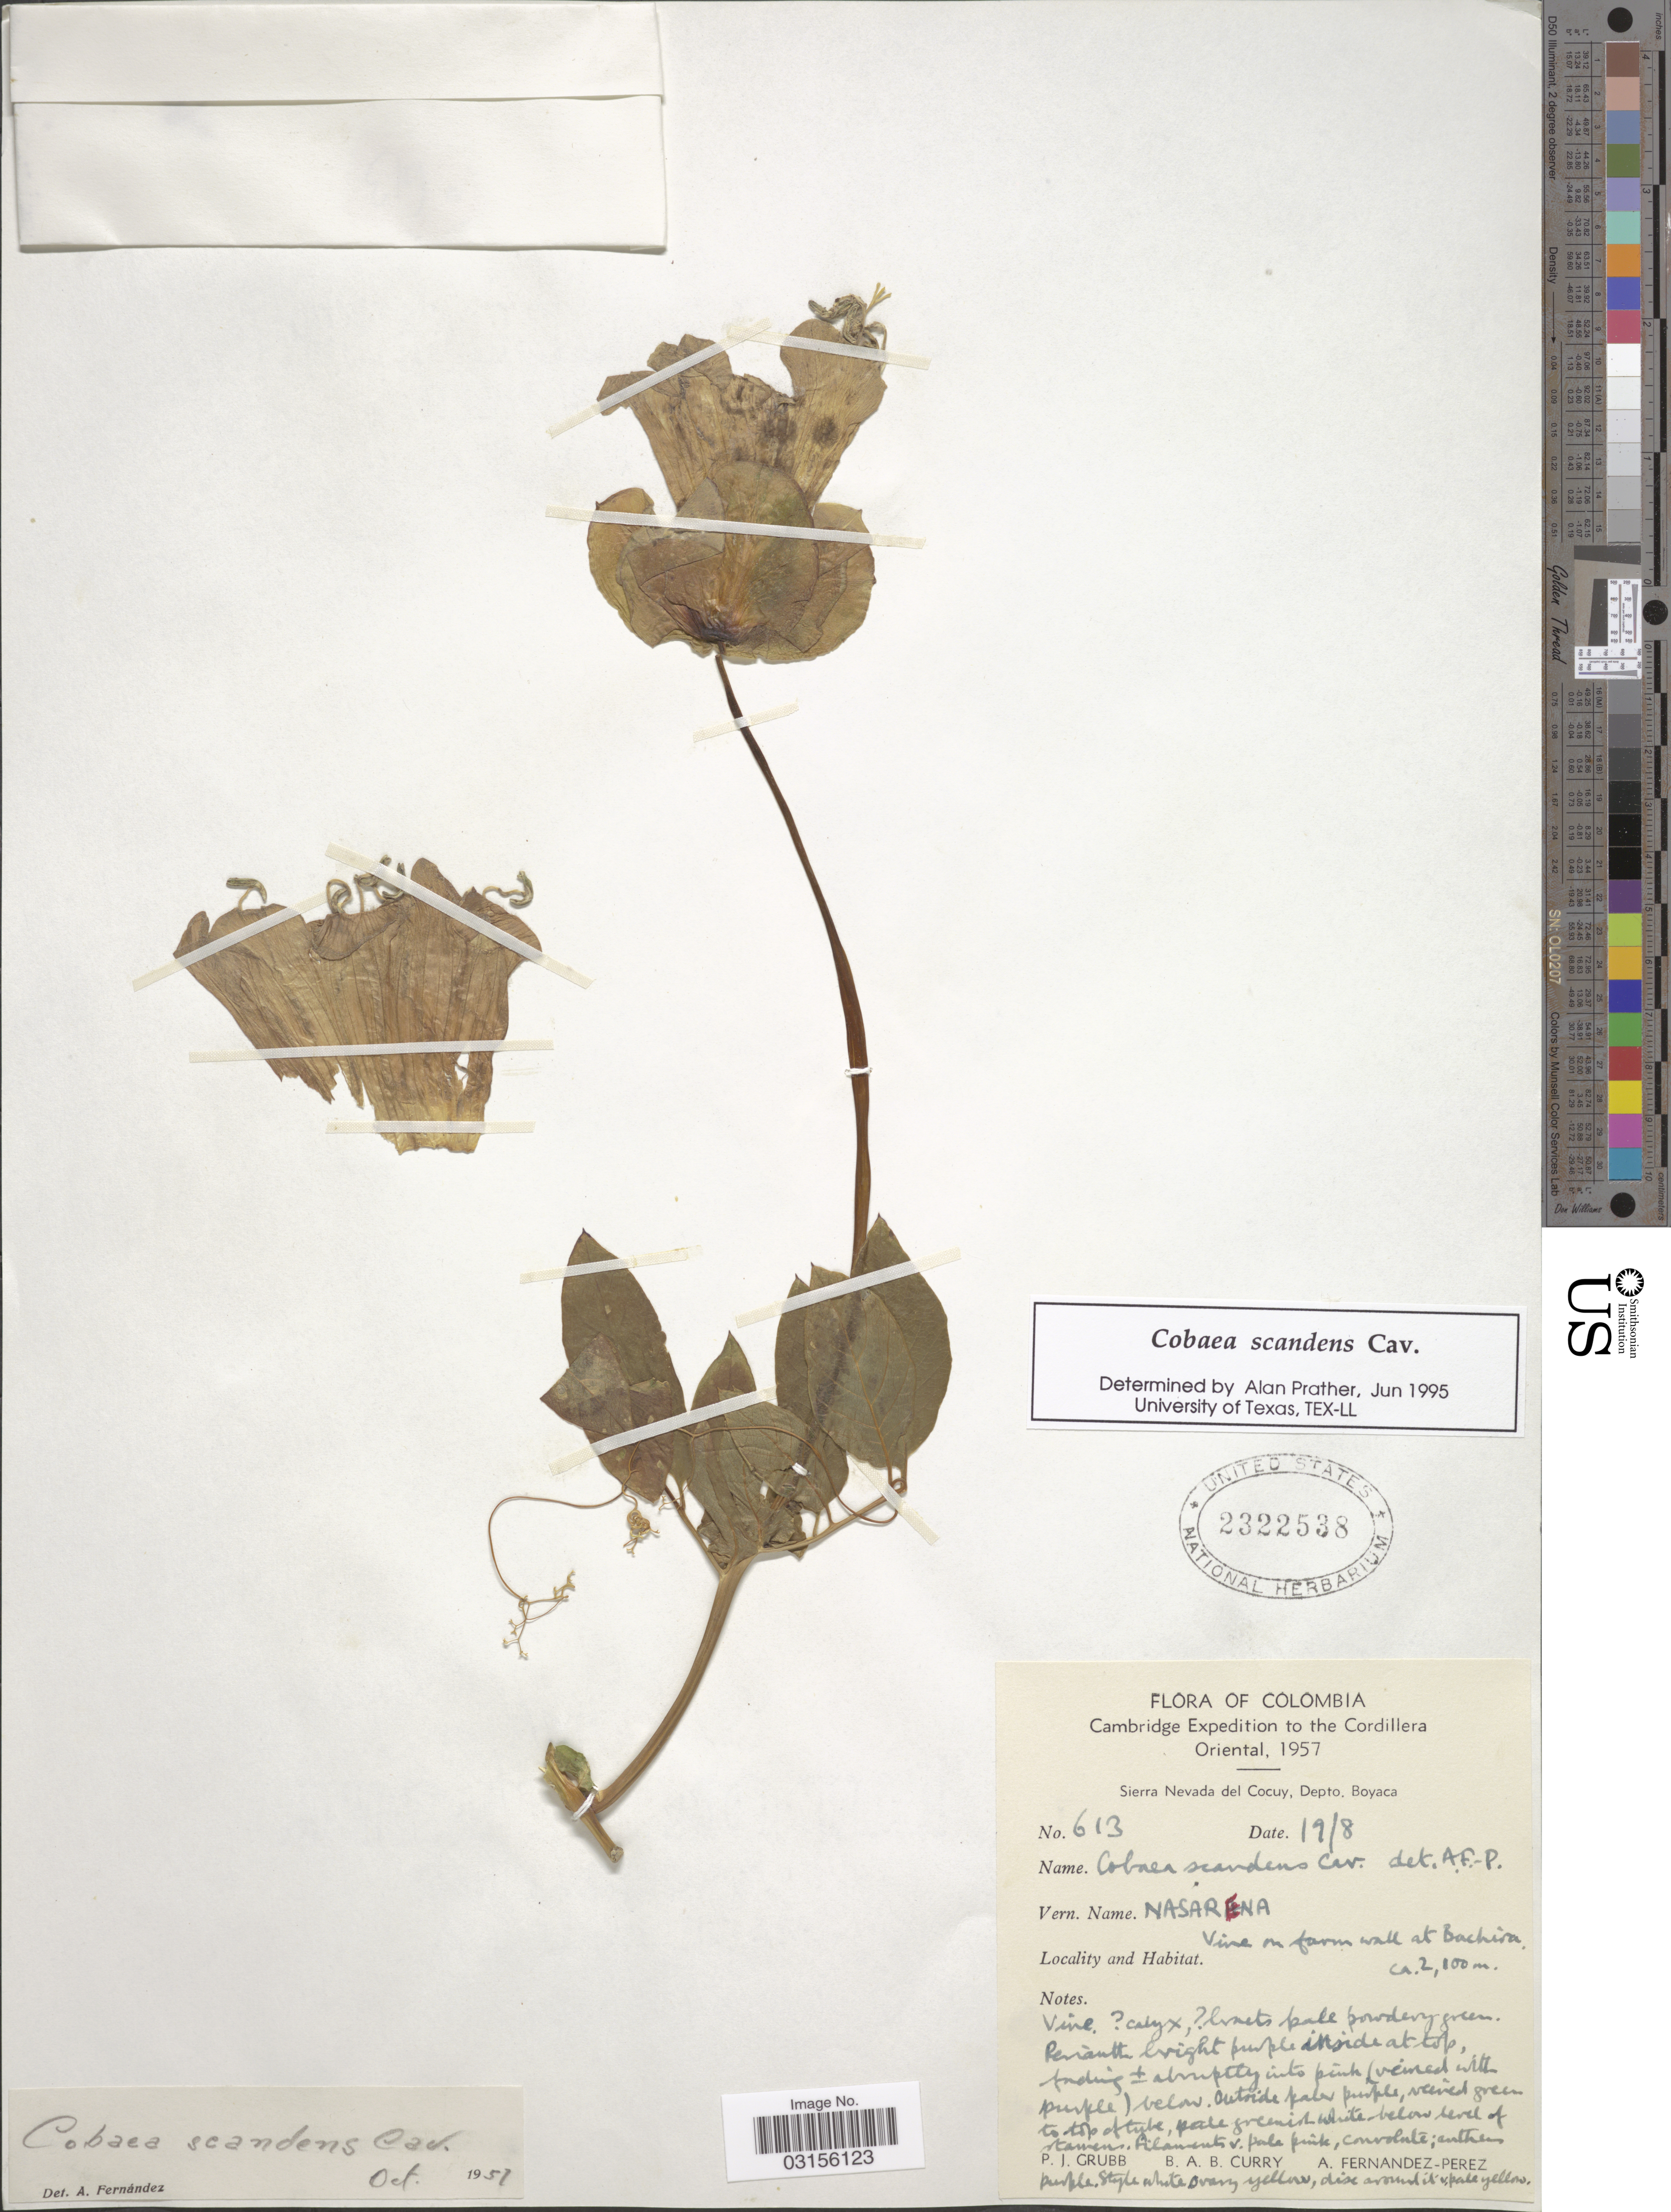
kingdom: Plantae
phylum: Tracheophyta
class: Magnoliopsida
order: Ericales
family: Polemoniaceae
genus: Cobaea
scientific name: Cobaea scandens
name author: Cav.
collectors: P. J. Grubb, B. A. B. Curry & A. Fernández-Pérez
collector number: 613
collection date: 1957-08-19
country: Colombia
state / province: Boyacá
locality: Cordillera Oriental. Sierra Nevada del Cocuy, Depto. Boyaca. At Bachira.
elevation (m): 2100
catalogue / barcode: US 2322538